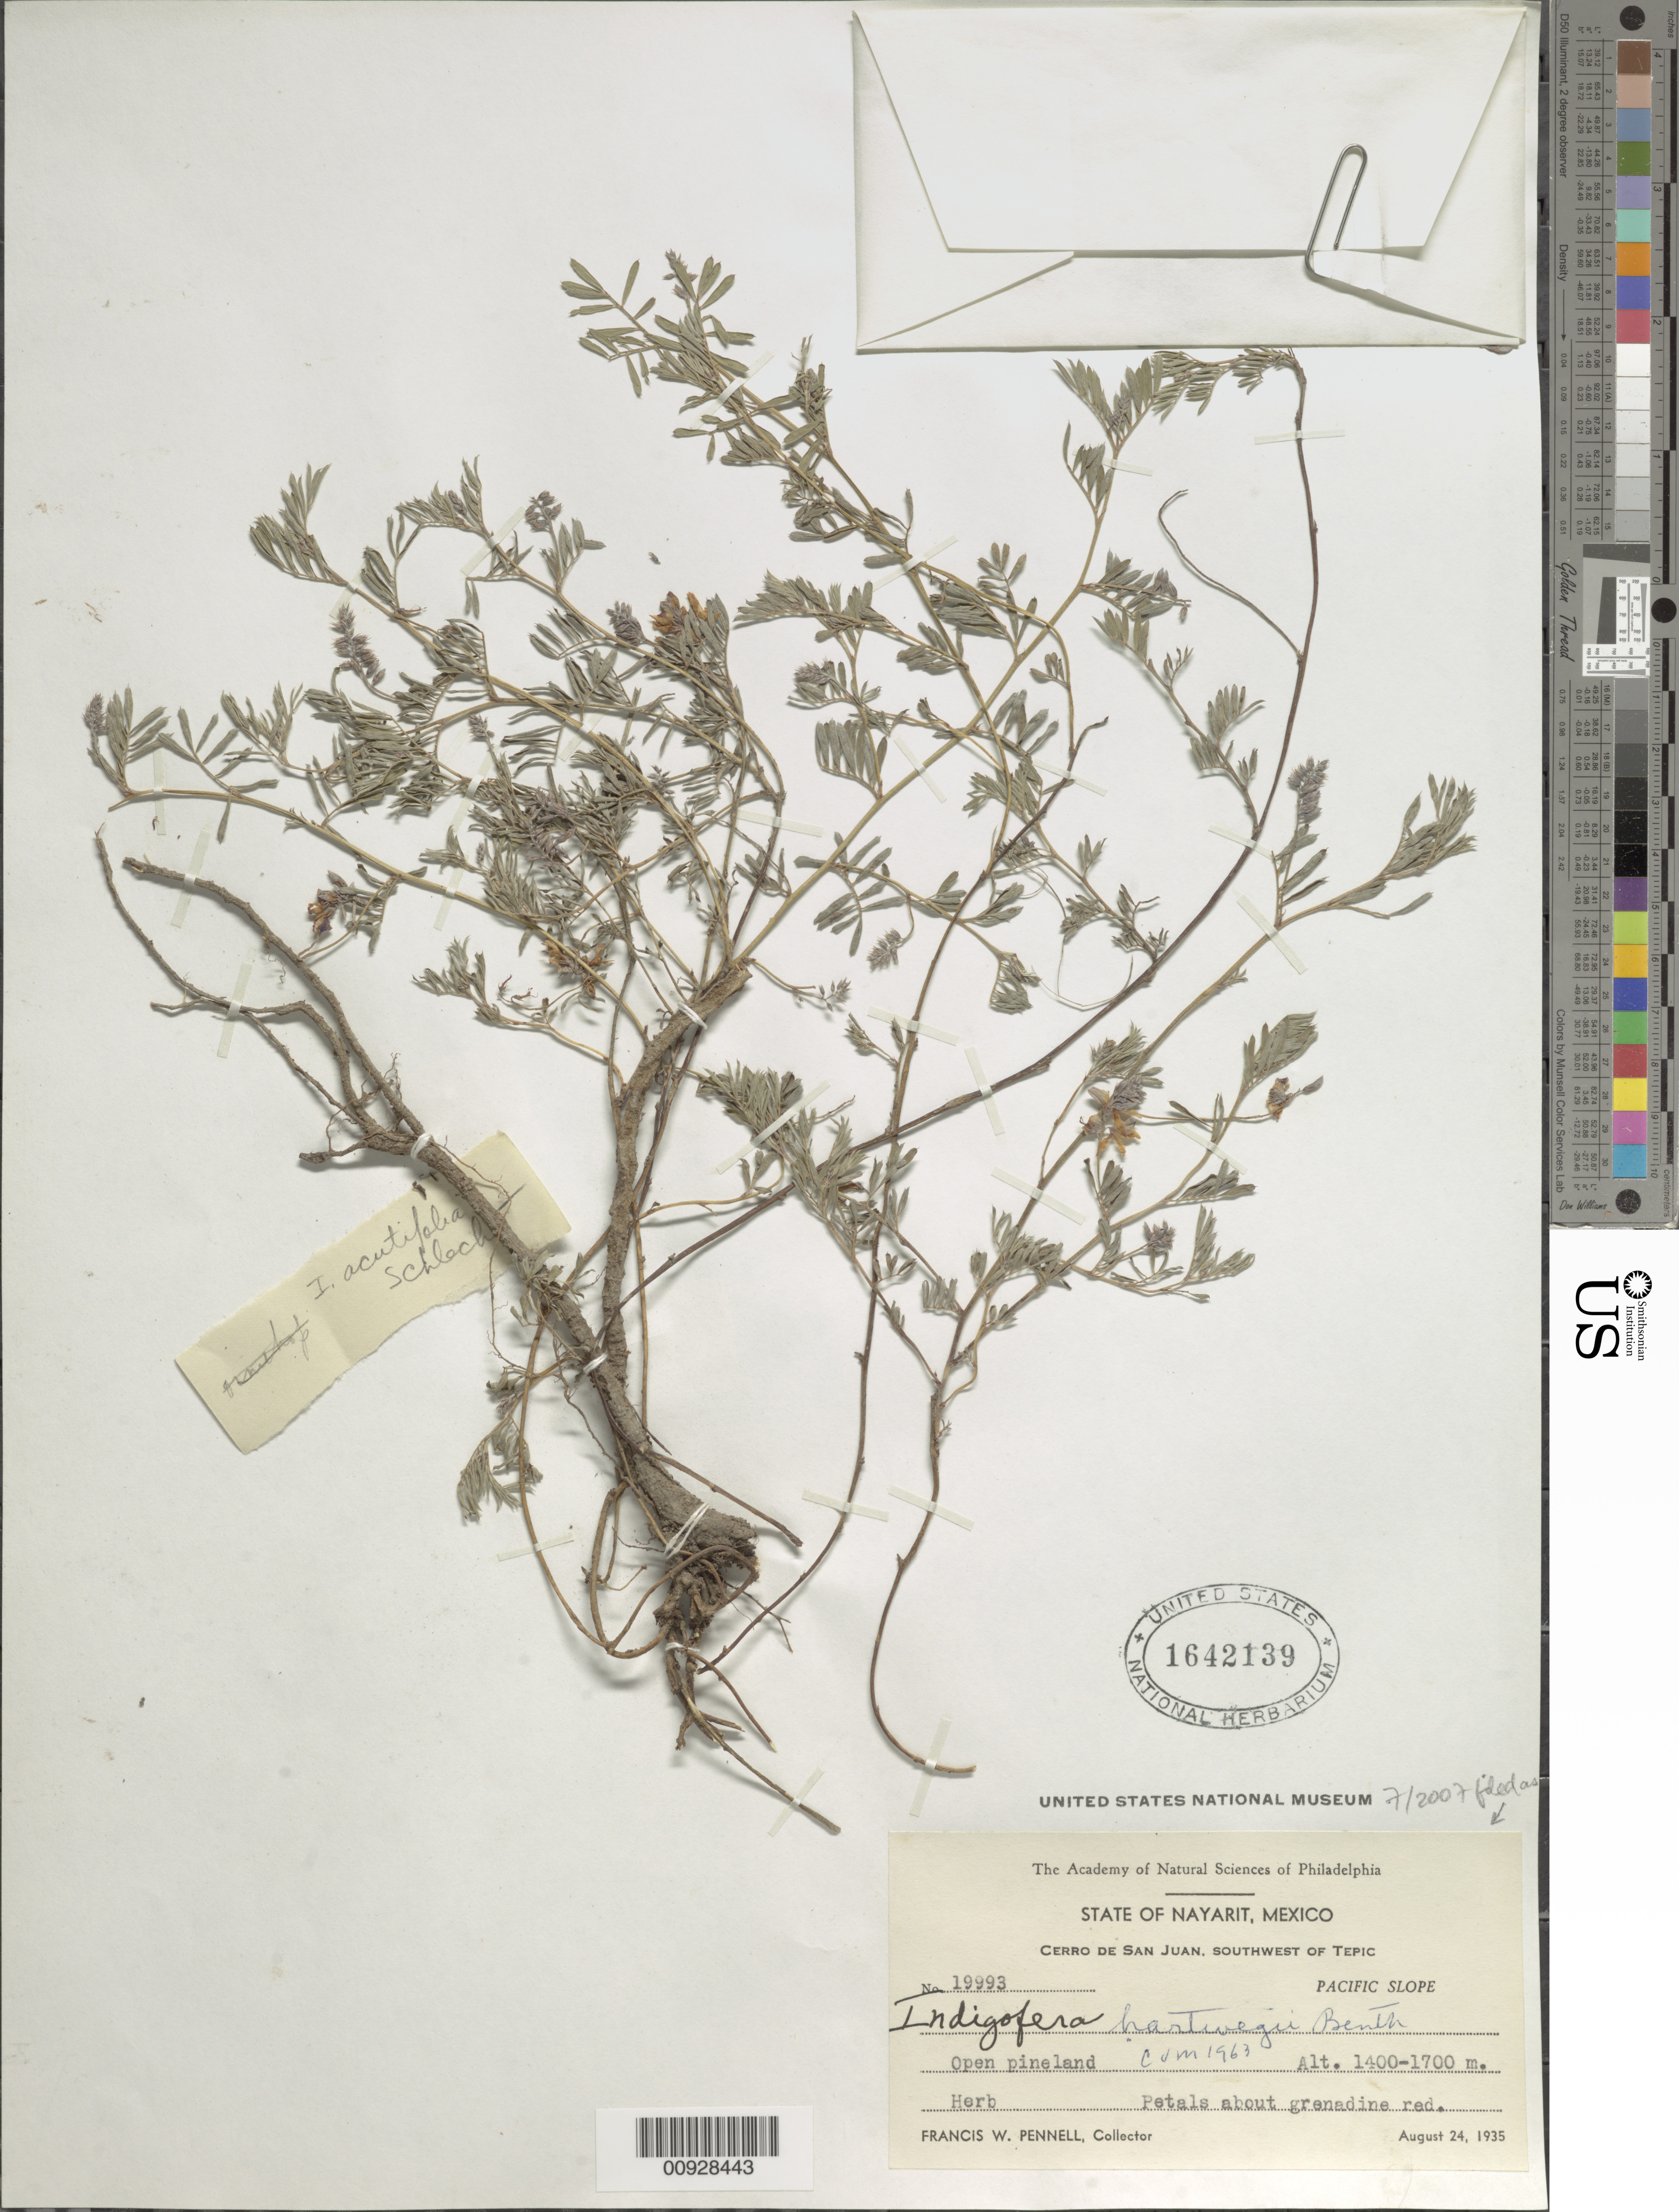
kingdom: Plantae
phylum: Tracheophyta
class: Magnoliopsida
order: Fabales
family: Fabaceae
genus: Indigofera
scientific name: Indigofera hartwegii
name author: Rydb.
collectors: F. W. Pennell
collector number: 19993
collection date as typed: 24 Aug 1935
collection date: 1935-08-24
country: Mexico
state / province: Nayarit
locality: Cerro de San Juan southwest of Tepic, State of Nayarit. Pacific Slope.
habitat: Open pineland.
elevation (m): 1700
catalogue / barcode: US 1642139